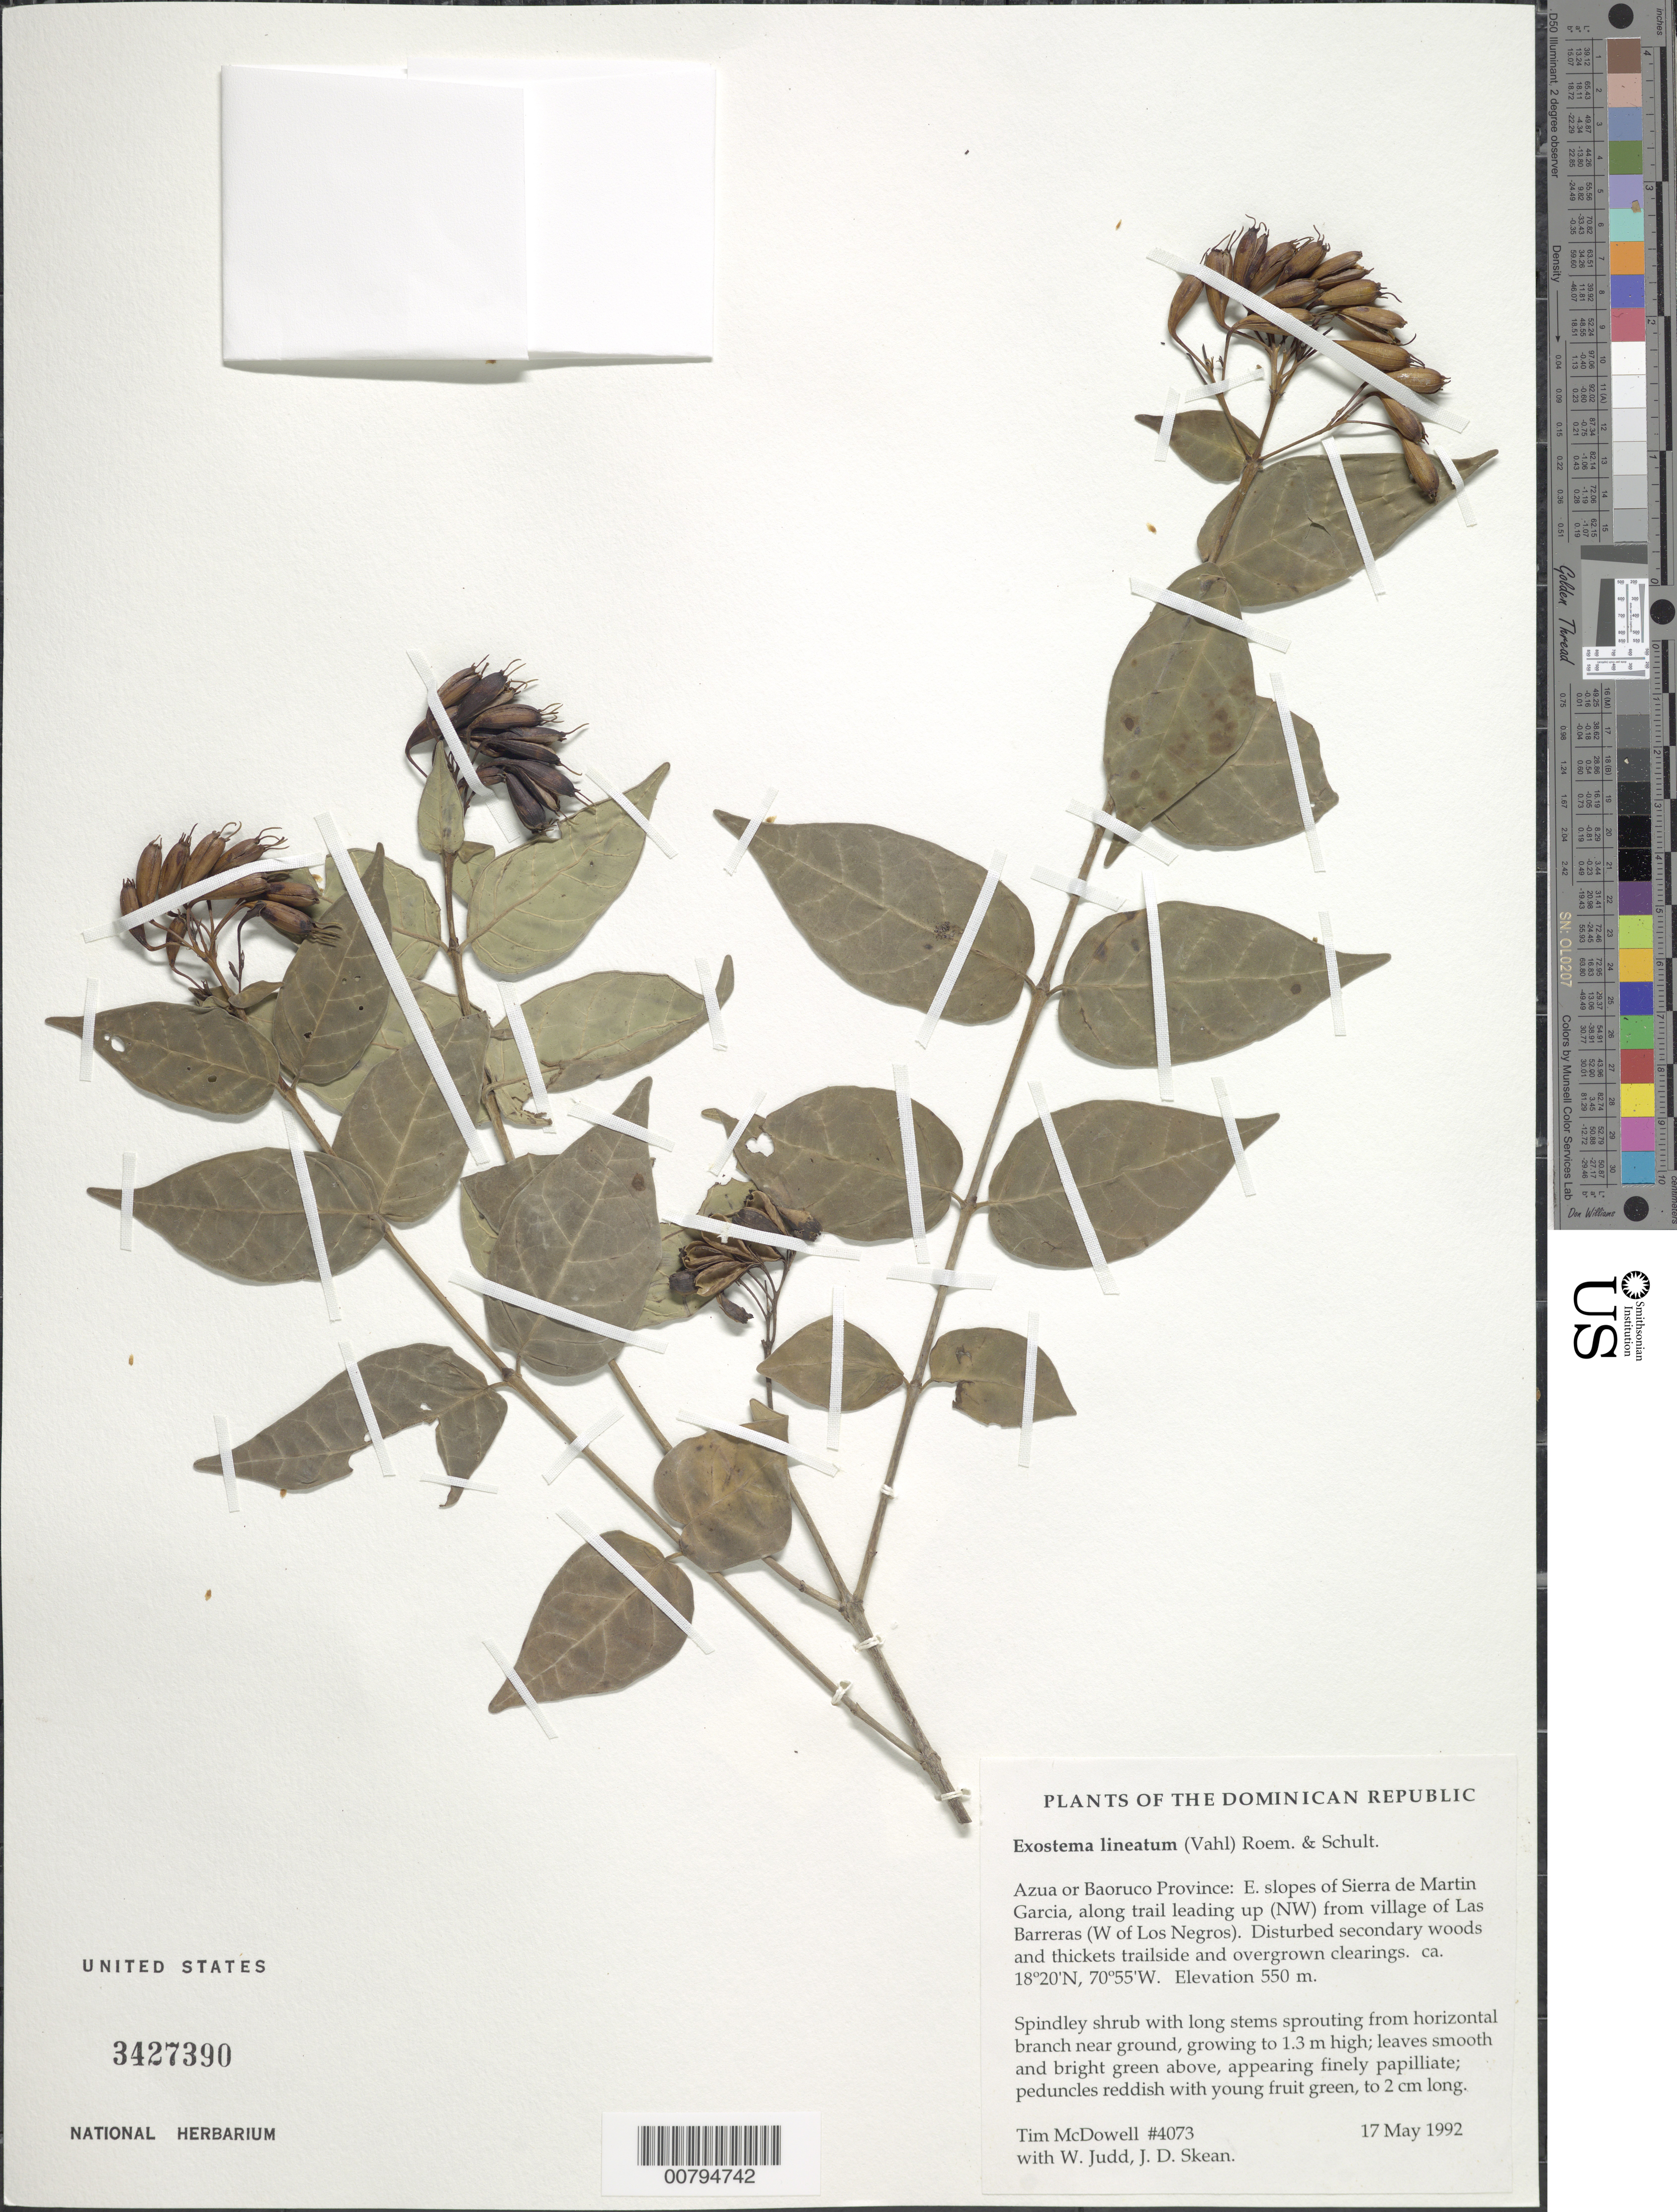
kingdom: Plantae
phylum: Tracheophyta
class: Magnoliopsida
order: Gentianales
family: Rubiaceae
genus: Exostema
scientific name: Exostema lineatum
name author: (Vahl) Roem. & Schult.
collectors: T. McDowell, W. Judd & J. Skean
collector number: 4073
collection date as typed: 17 May 1992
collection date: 1992-05-17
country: Dominican Republic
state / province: Azua / Bahahono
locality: E slopes of Sierra de Martin Garcia, along trail leading up (NW) from village of Las Barreras (W of Los Negros).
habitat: Disturbed secondary woods and thickets trailside, and overgrowing clearings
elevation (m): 550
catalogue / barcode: US 3427390